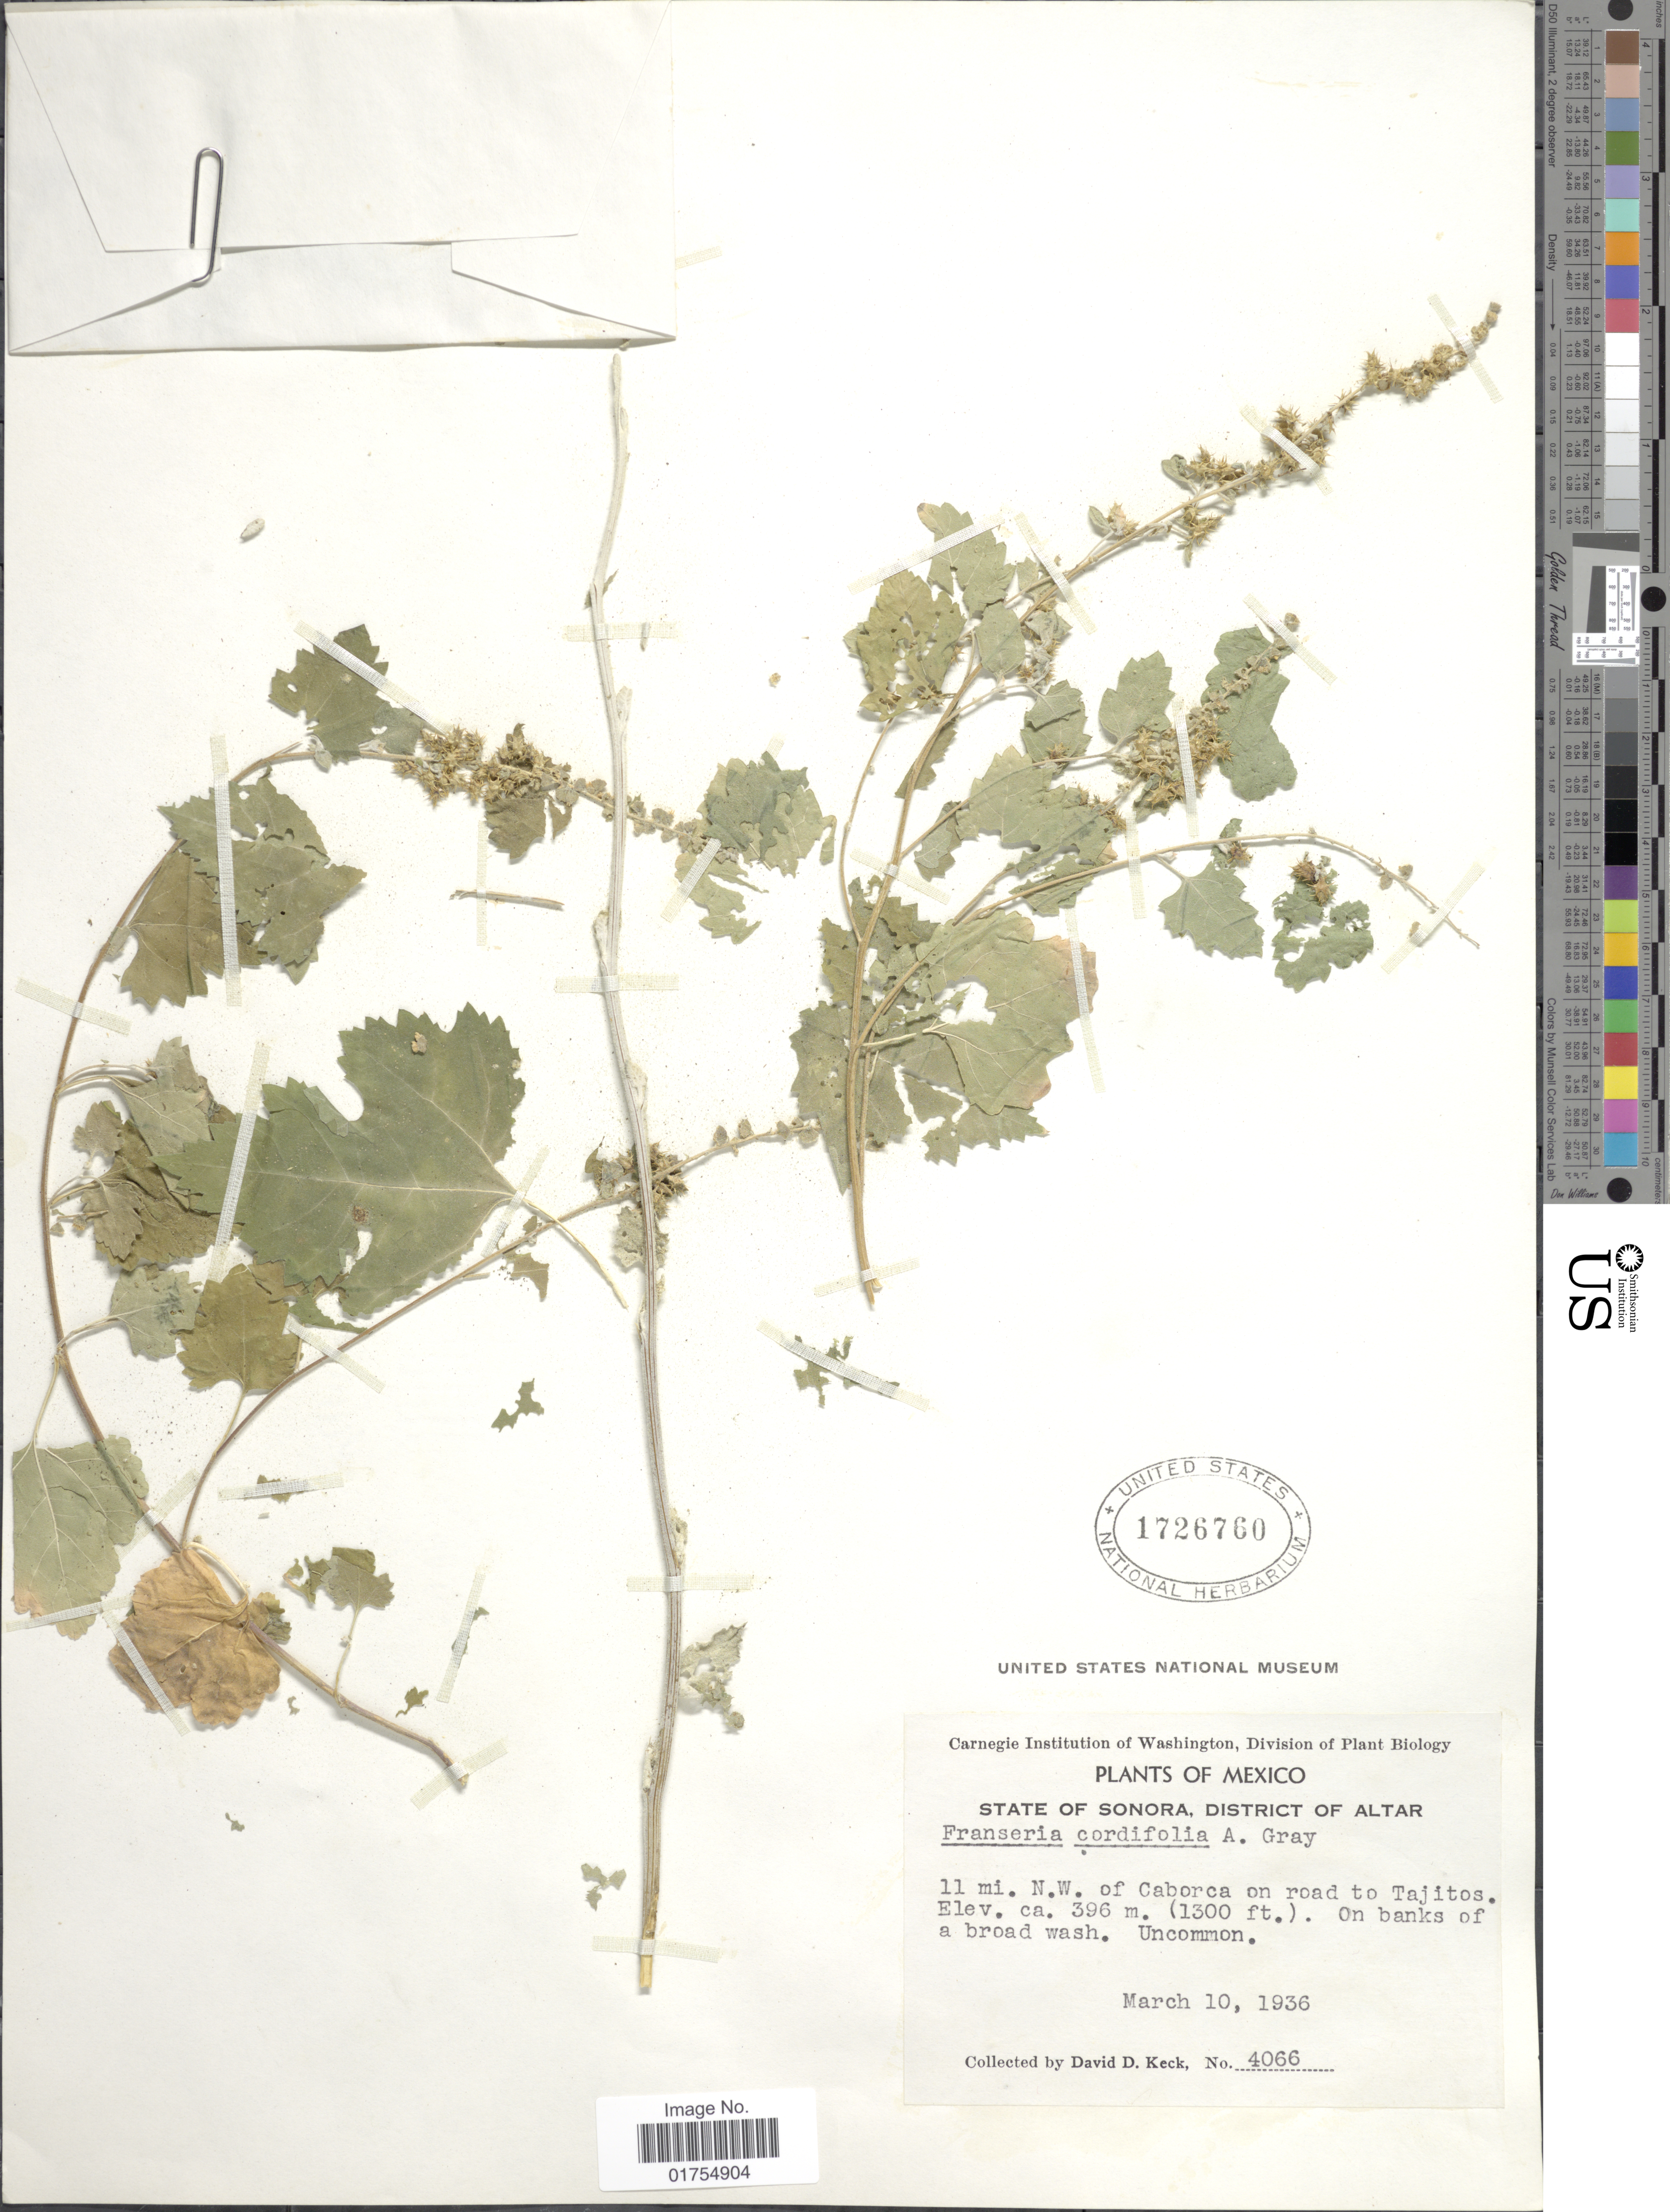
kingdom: Plantae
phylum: Tracheophyta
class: Magnoliopsida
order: Asterales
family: Asteraceae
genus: Franseria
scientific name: Franseria cordifolia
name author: A. Gray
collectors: D. D. Keck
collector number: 4066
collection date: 1936-03-10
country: Mexico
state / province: Sonora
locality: District of Altar. 11 mi. N.W. of Caborca on road to Tajitos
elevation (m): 396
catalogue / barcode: US 1726760